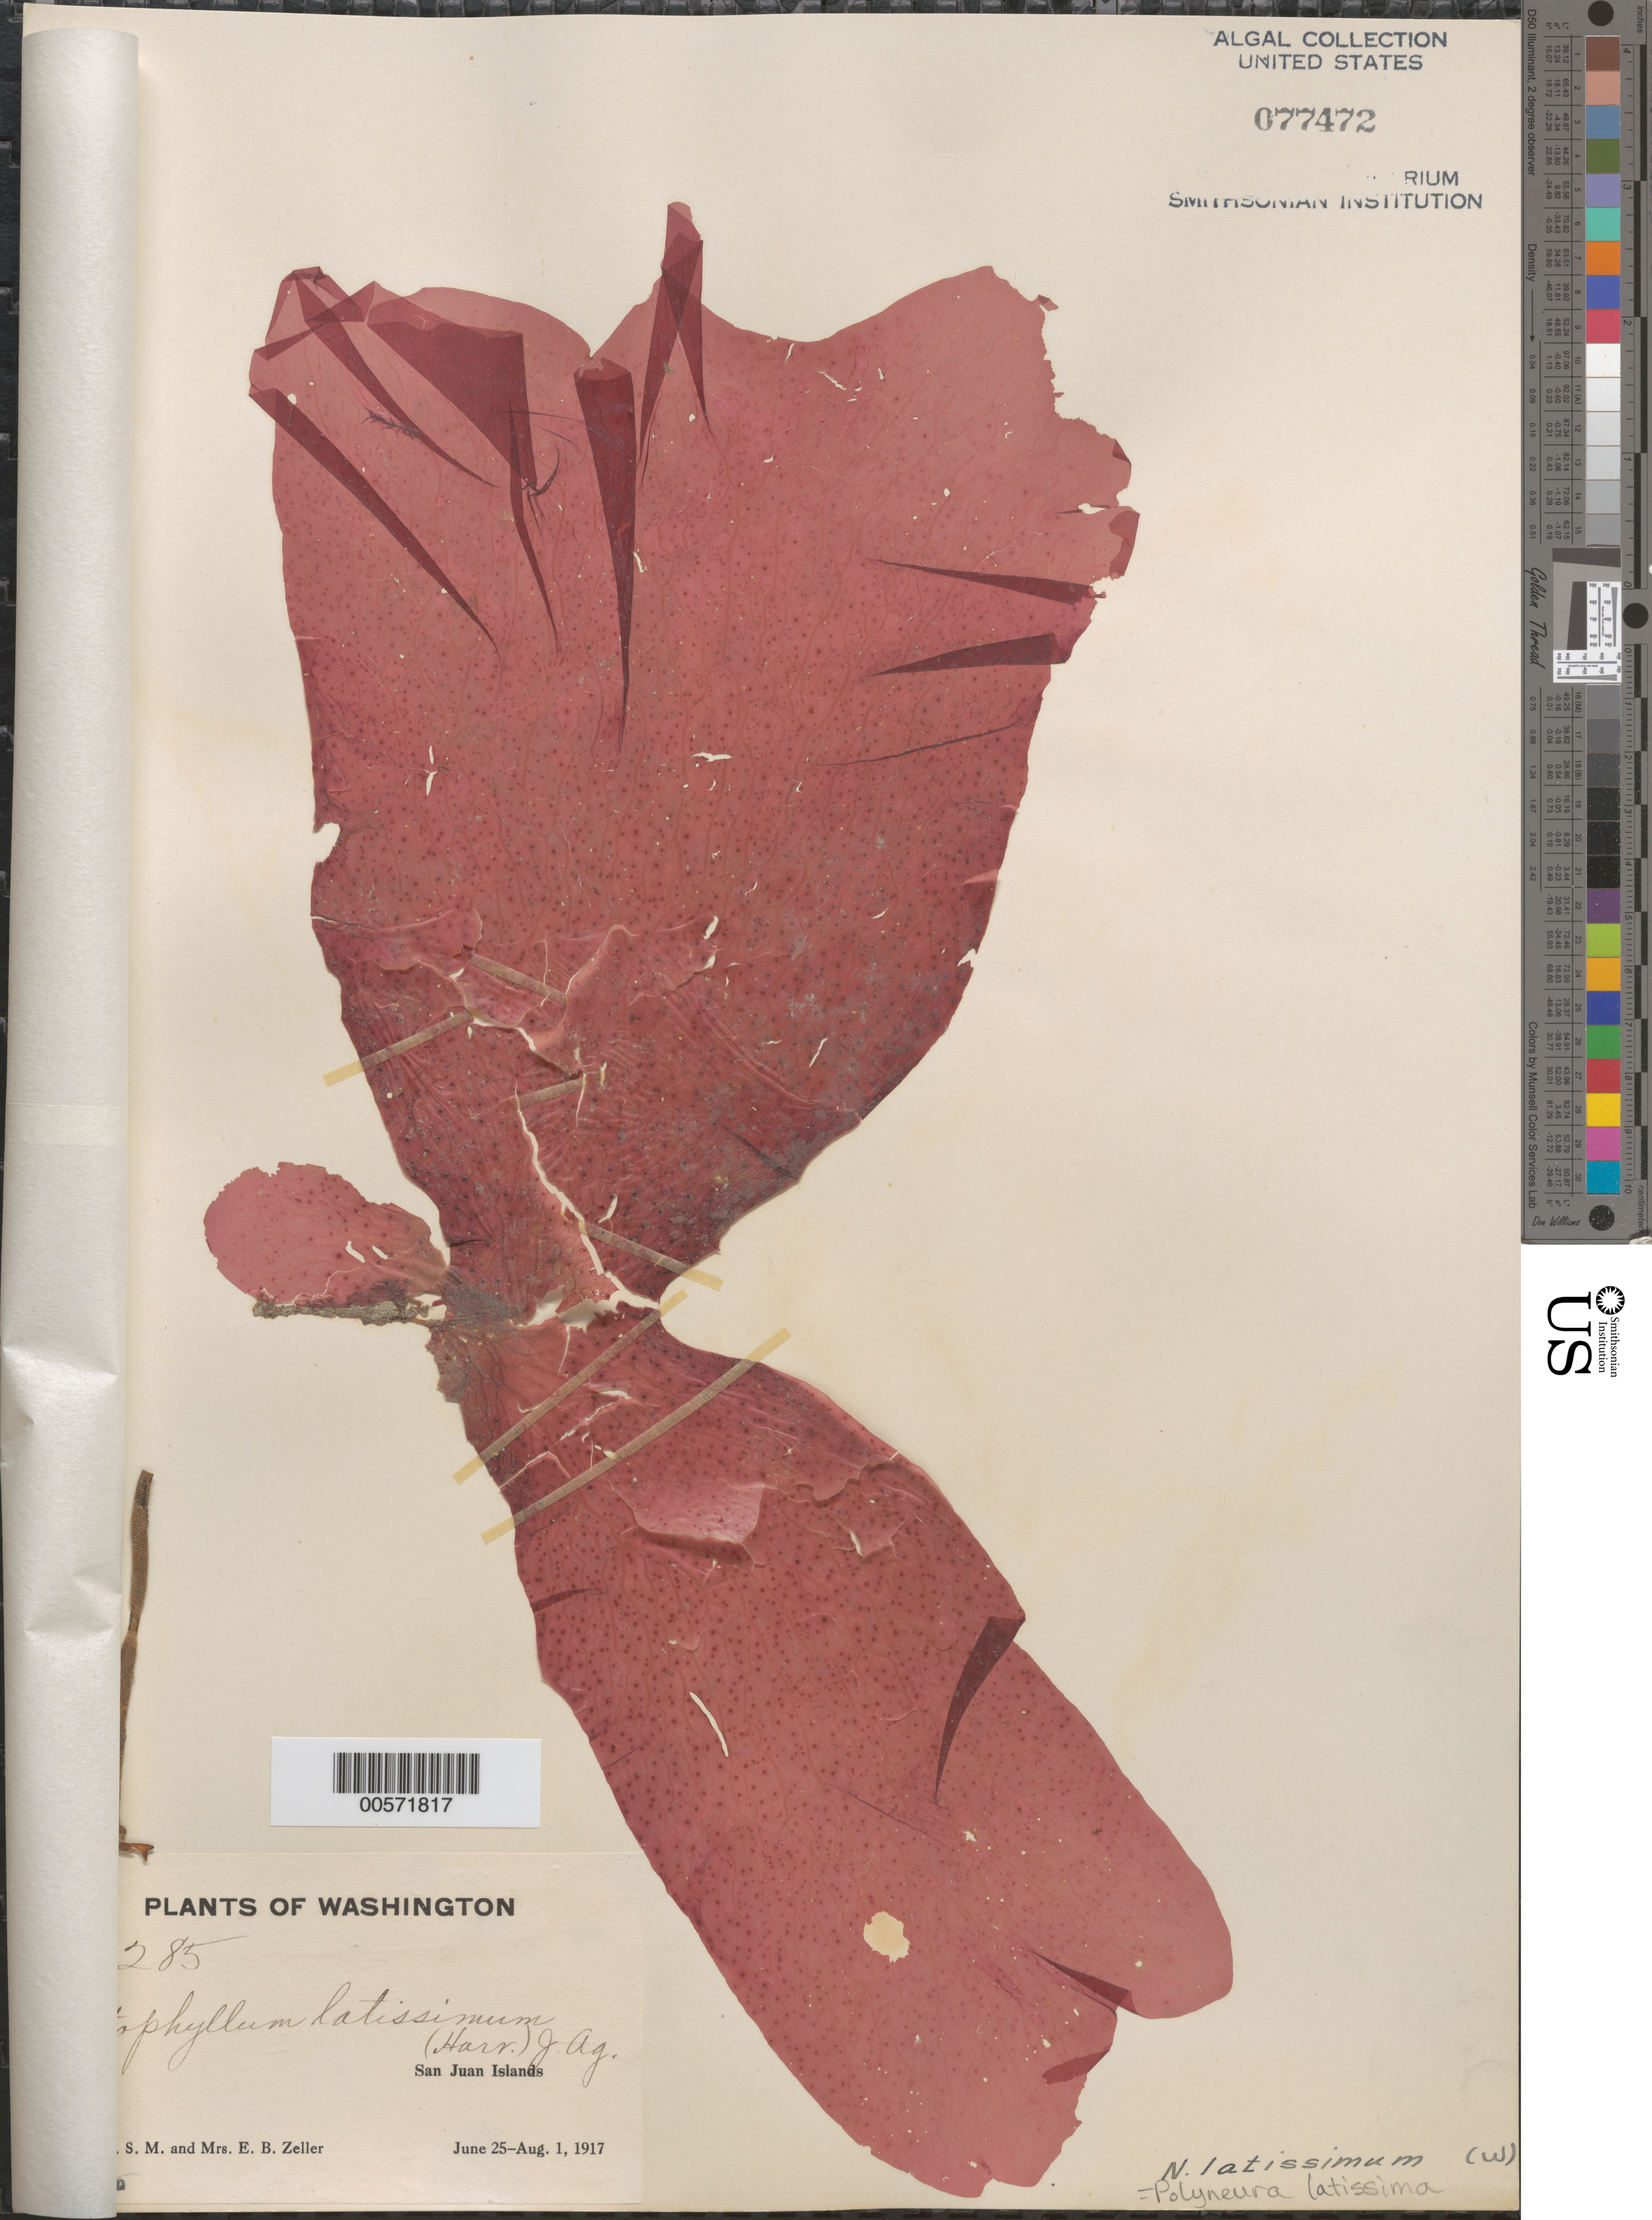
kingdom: Plantae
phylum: Rhodophyta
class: Florideophyceae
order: Ceramiales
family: Delesseriaceae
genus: Polyneura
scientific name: Polyneura latissima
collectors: S. Zeller & E. Zeller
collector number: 1285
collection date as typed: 25 Jun 1917 to 01 Aug 1917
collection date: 1917-06-25/1917-08-01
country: United States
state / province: Washington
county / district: San Juan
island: San Juan Islands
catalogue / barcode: US 77472